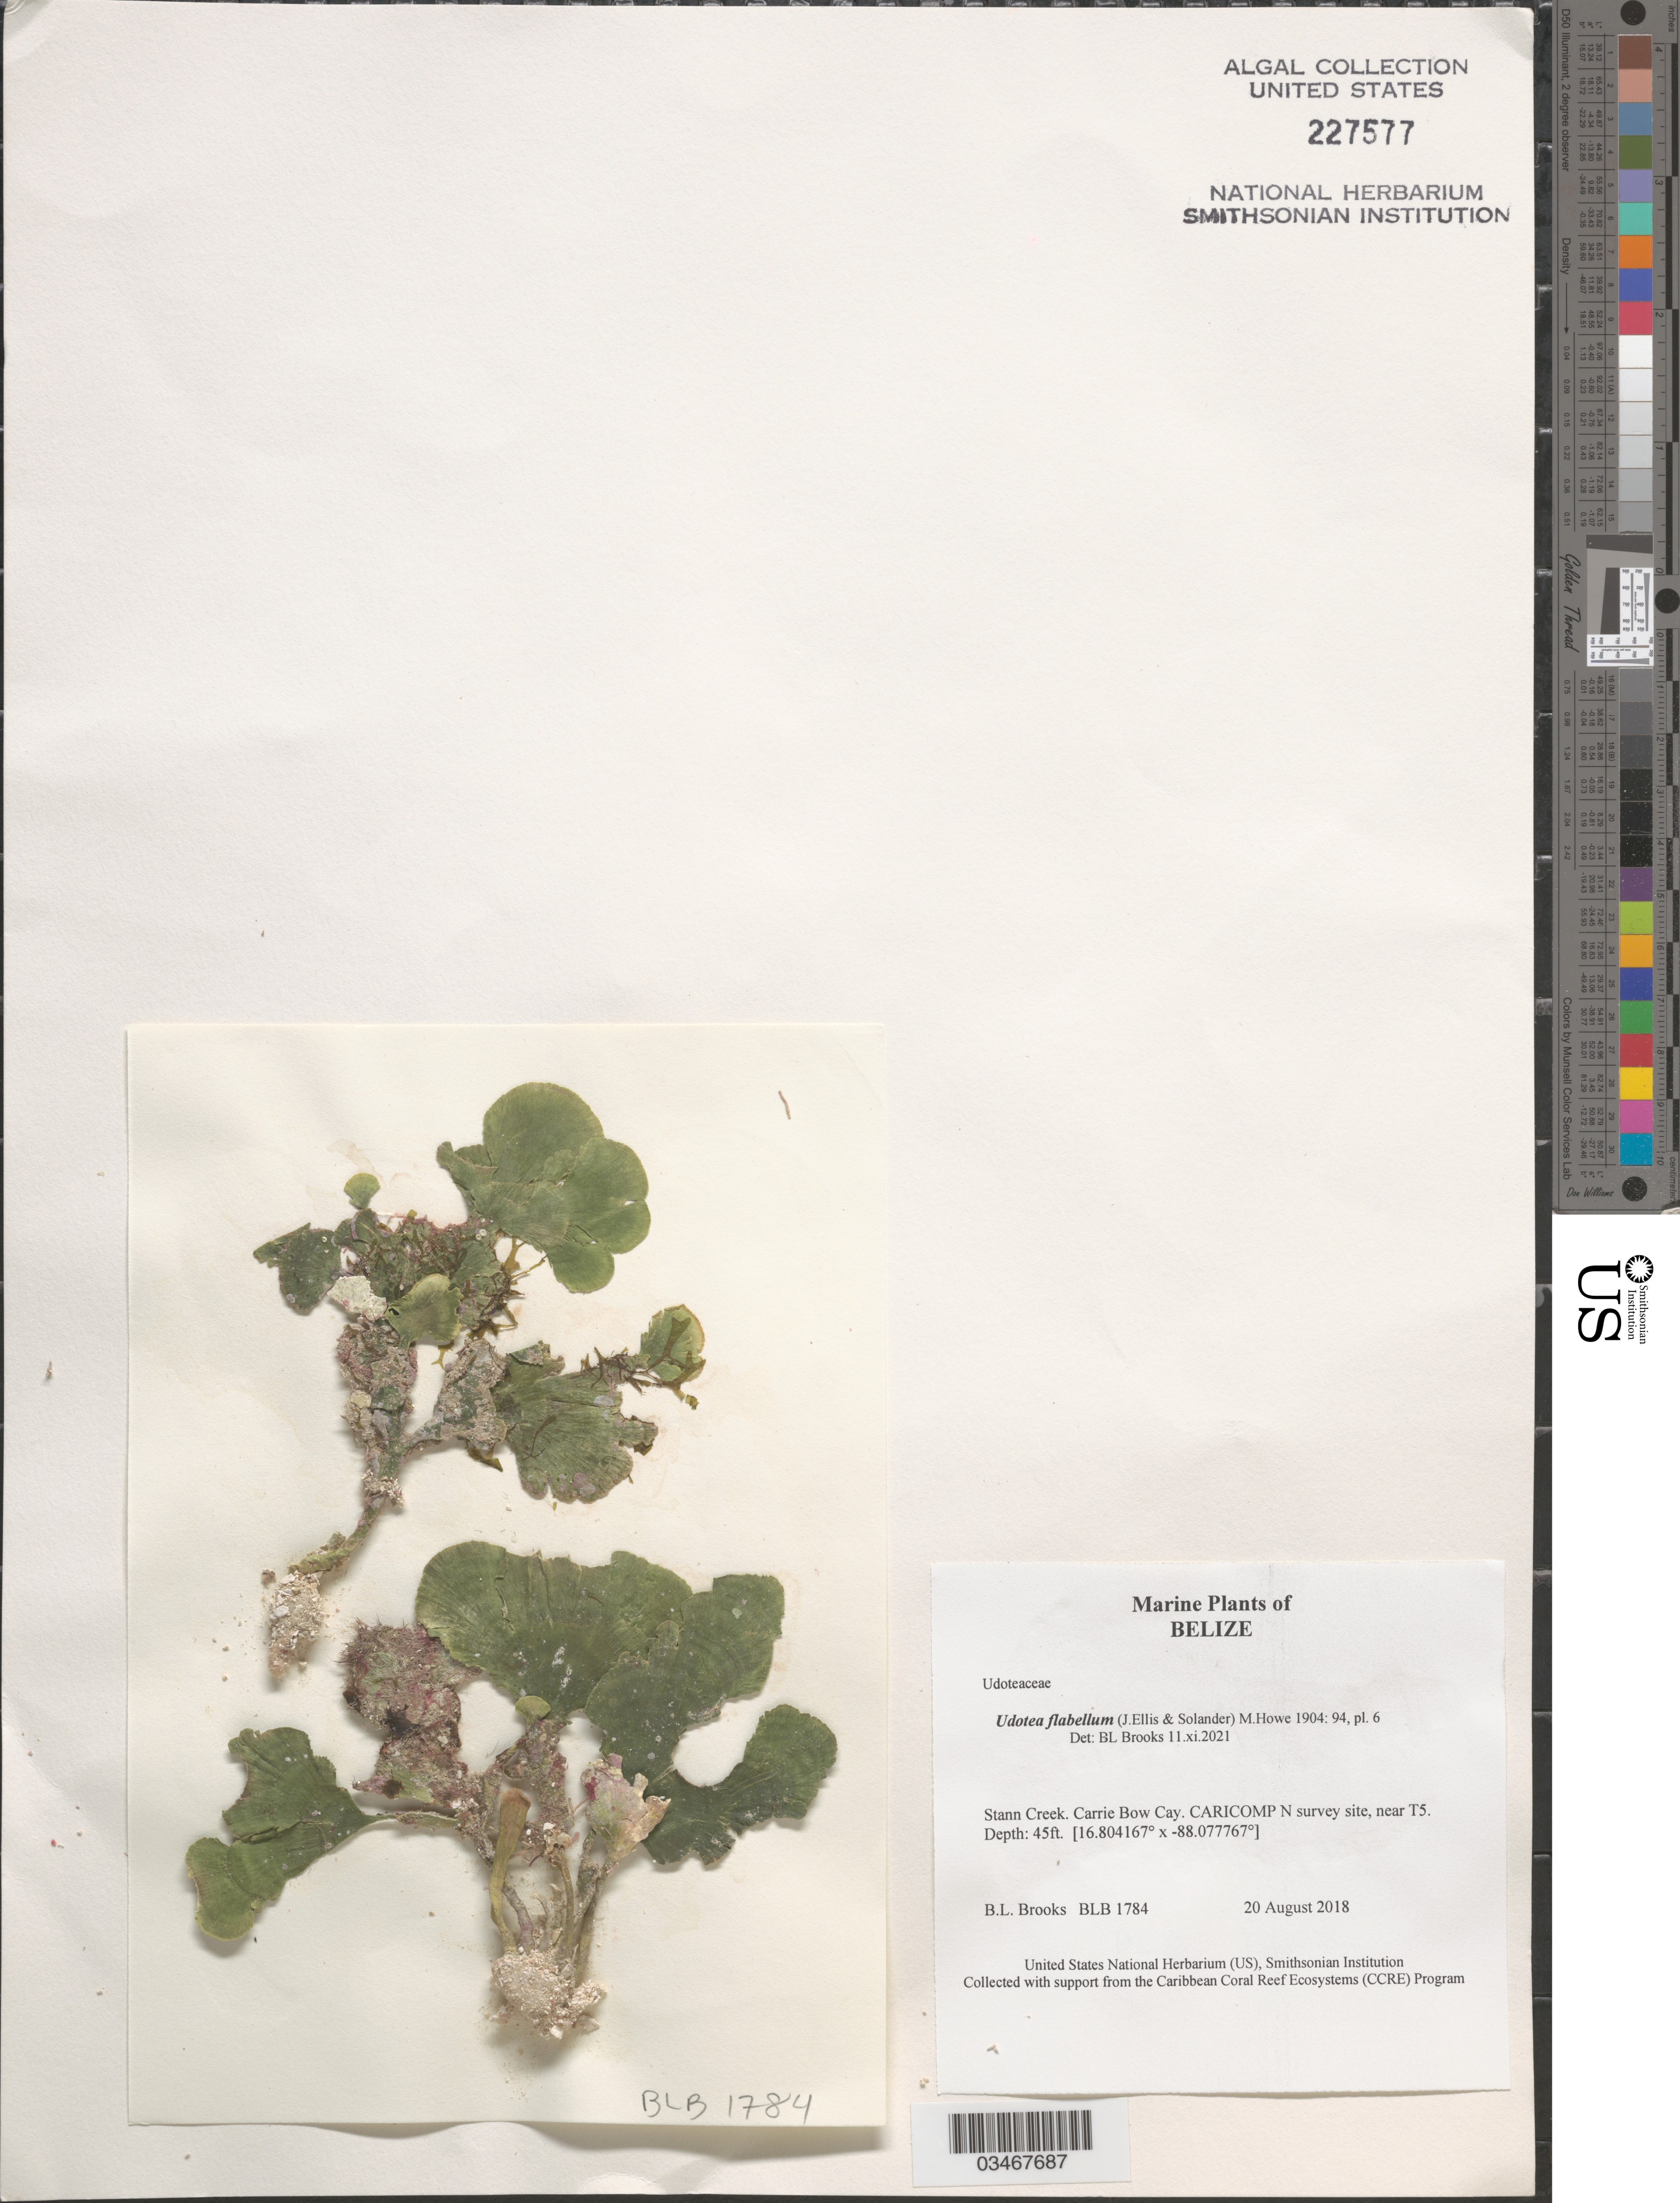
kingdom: Plantae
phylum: Chlorophyta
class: Ulvophyceae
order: Bryopsidales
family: Udoteaceae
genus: Udotea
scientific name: Udotea flabellum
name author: (J. Ellis & Sol.) M. Howe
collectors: B. Brooks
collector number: BLB 1784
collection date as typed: Transcribed d/m/y: 20/8/2018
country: Belize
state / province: Stann Creek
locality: Carrie Bow Cay. CARICOMP N survey site, near T5.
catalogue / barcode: US 227577